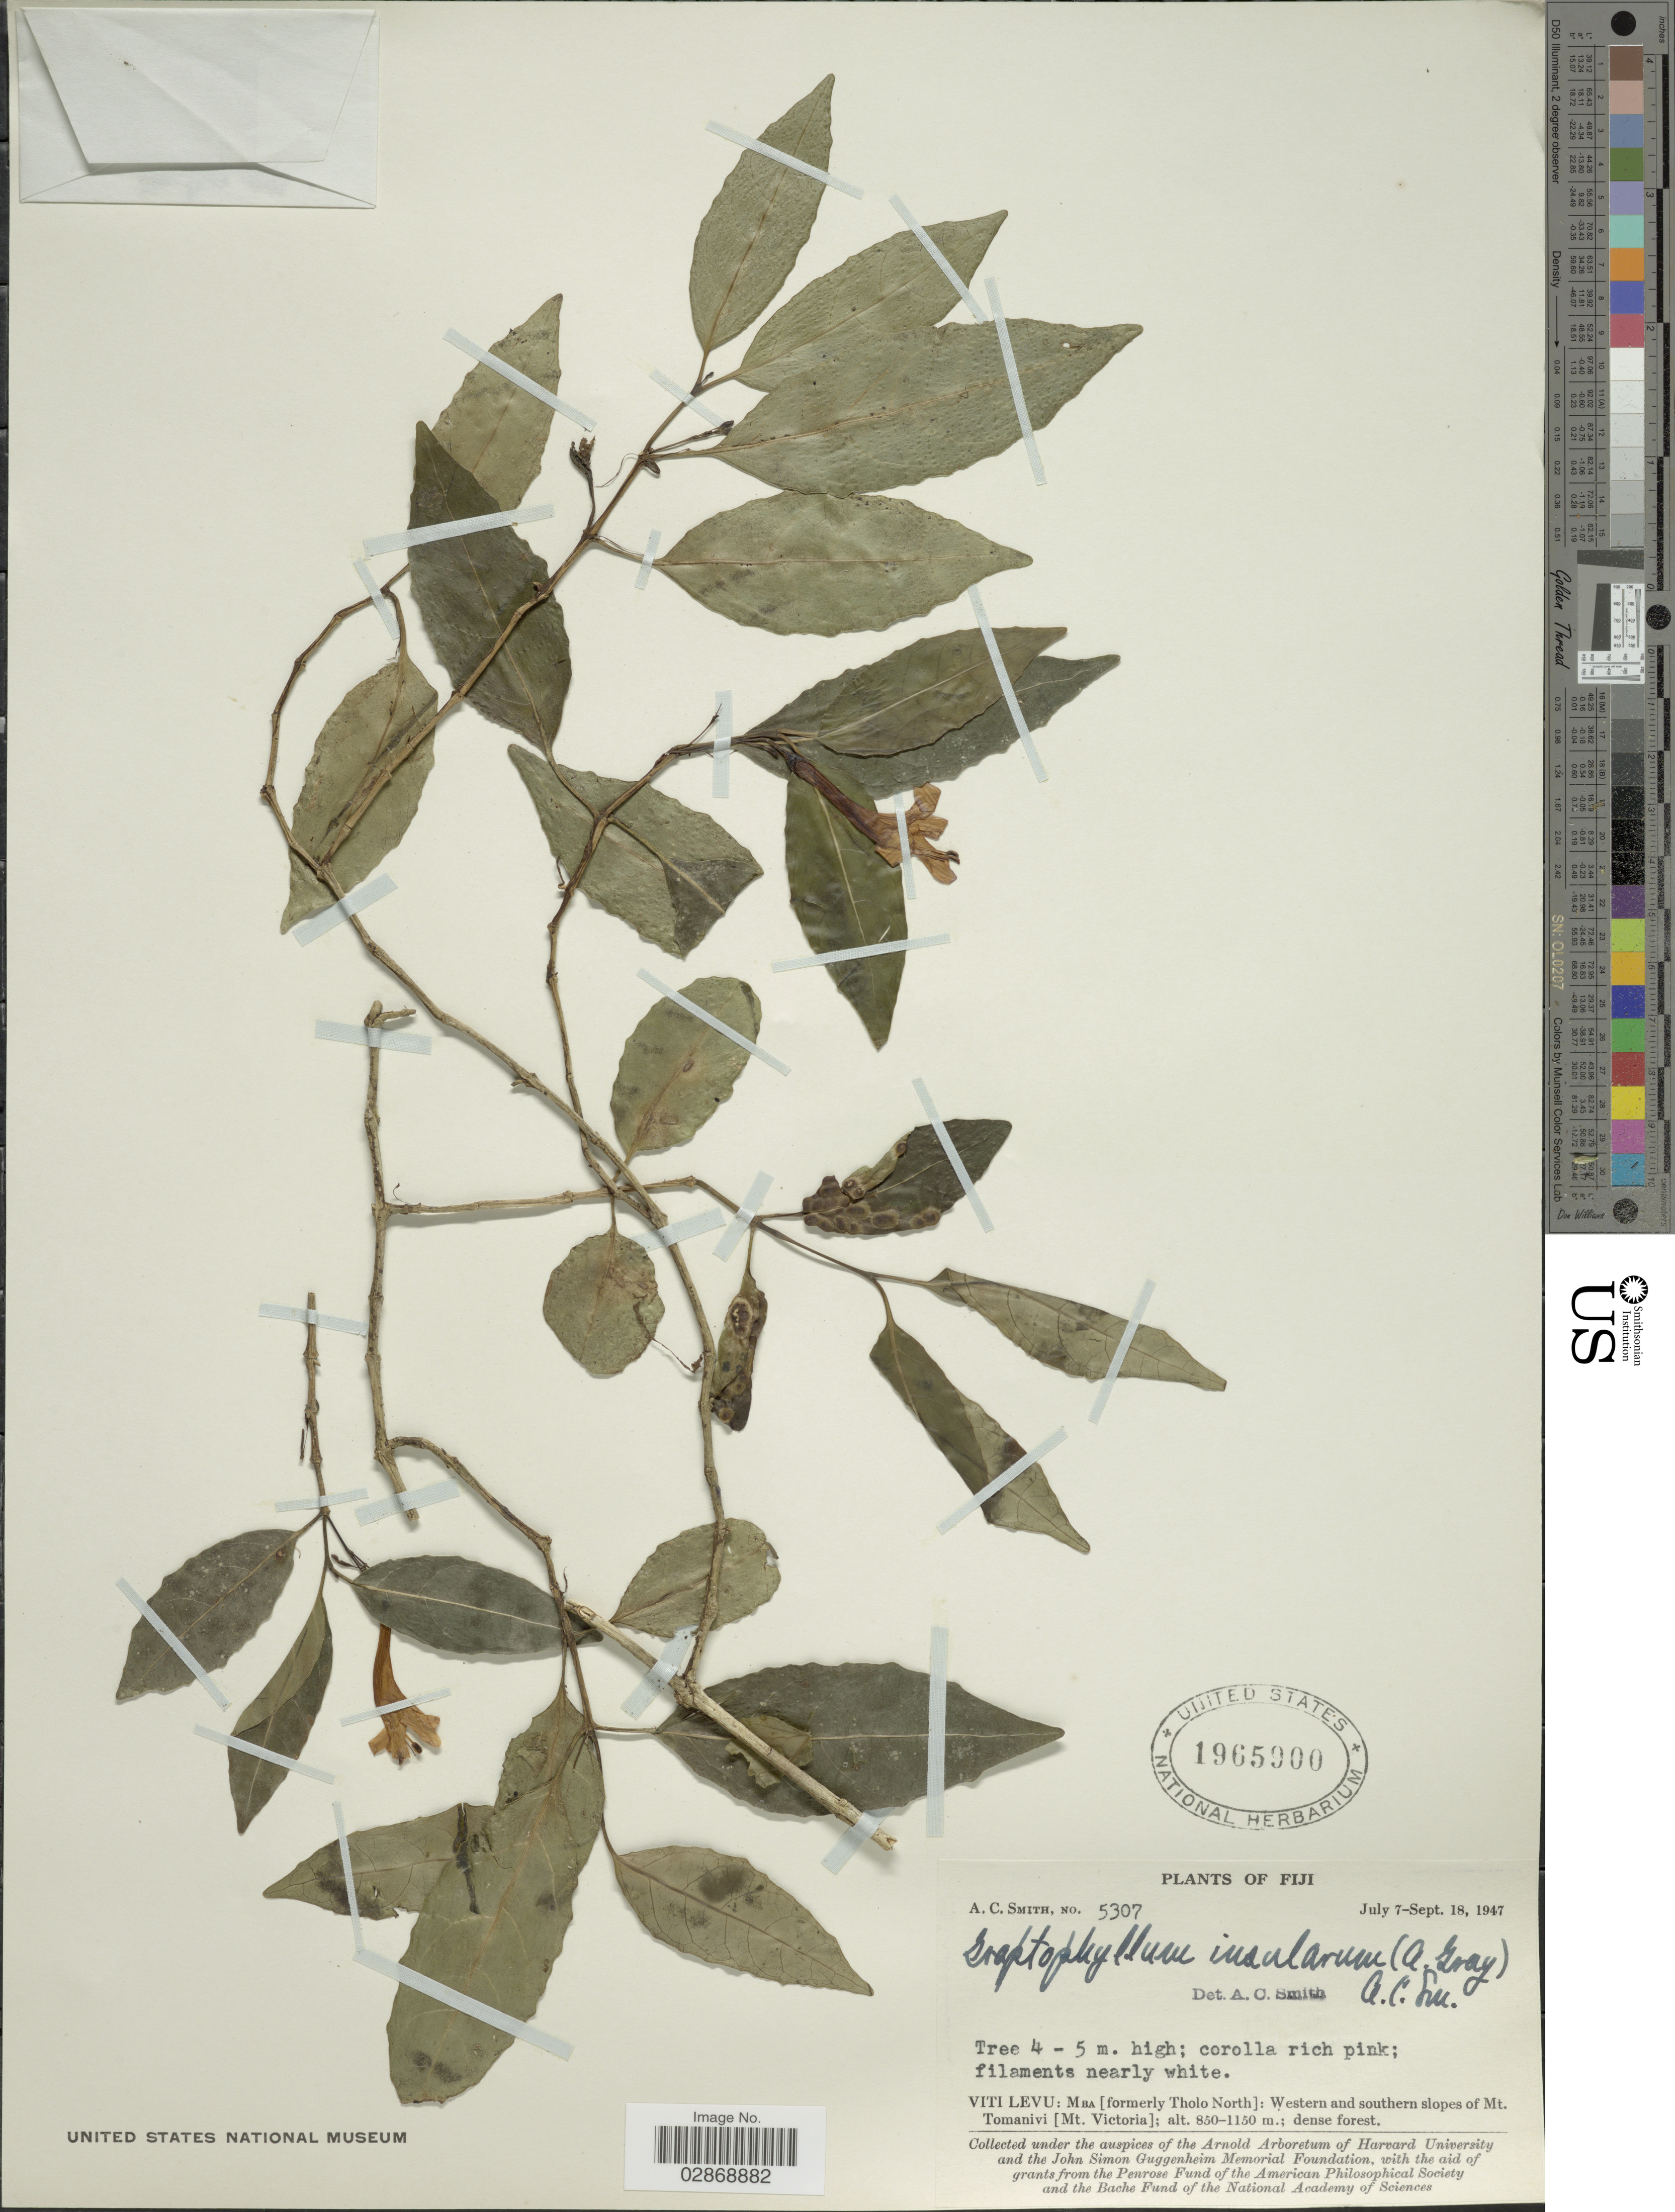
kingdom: Plantae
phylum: Tracheophyta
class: Magnoliopsida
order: Lamiales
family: Acanthaceae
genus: Graptophyllum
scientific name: Graptophyllum insularum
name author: (A. Gray) A.C. Sm.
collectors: A. C. Smith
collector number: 5307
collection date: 1947-07-07/1947-09-18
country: Fiji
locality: Viti Levu: Mba [fomerly Tholo North]: Western and southern slopes of Mt. Tomanivi [Mt. Victoria].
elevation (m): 850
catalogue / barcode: US 1965900